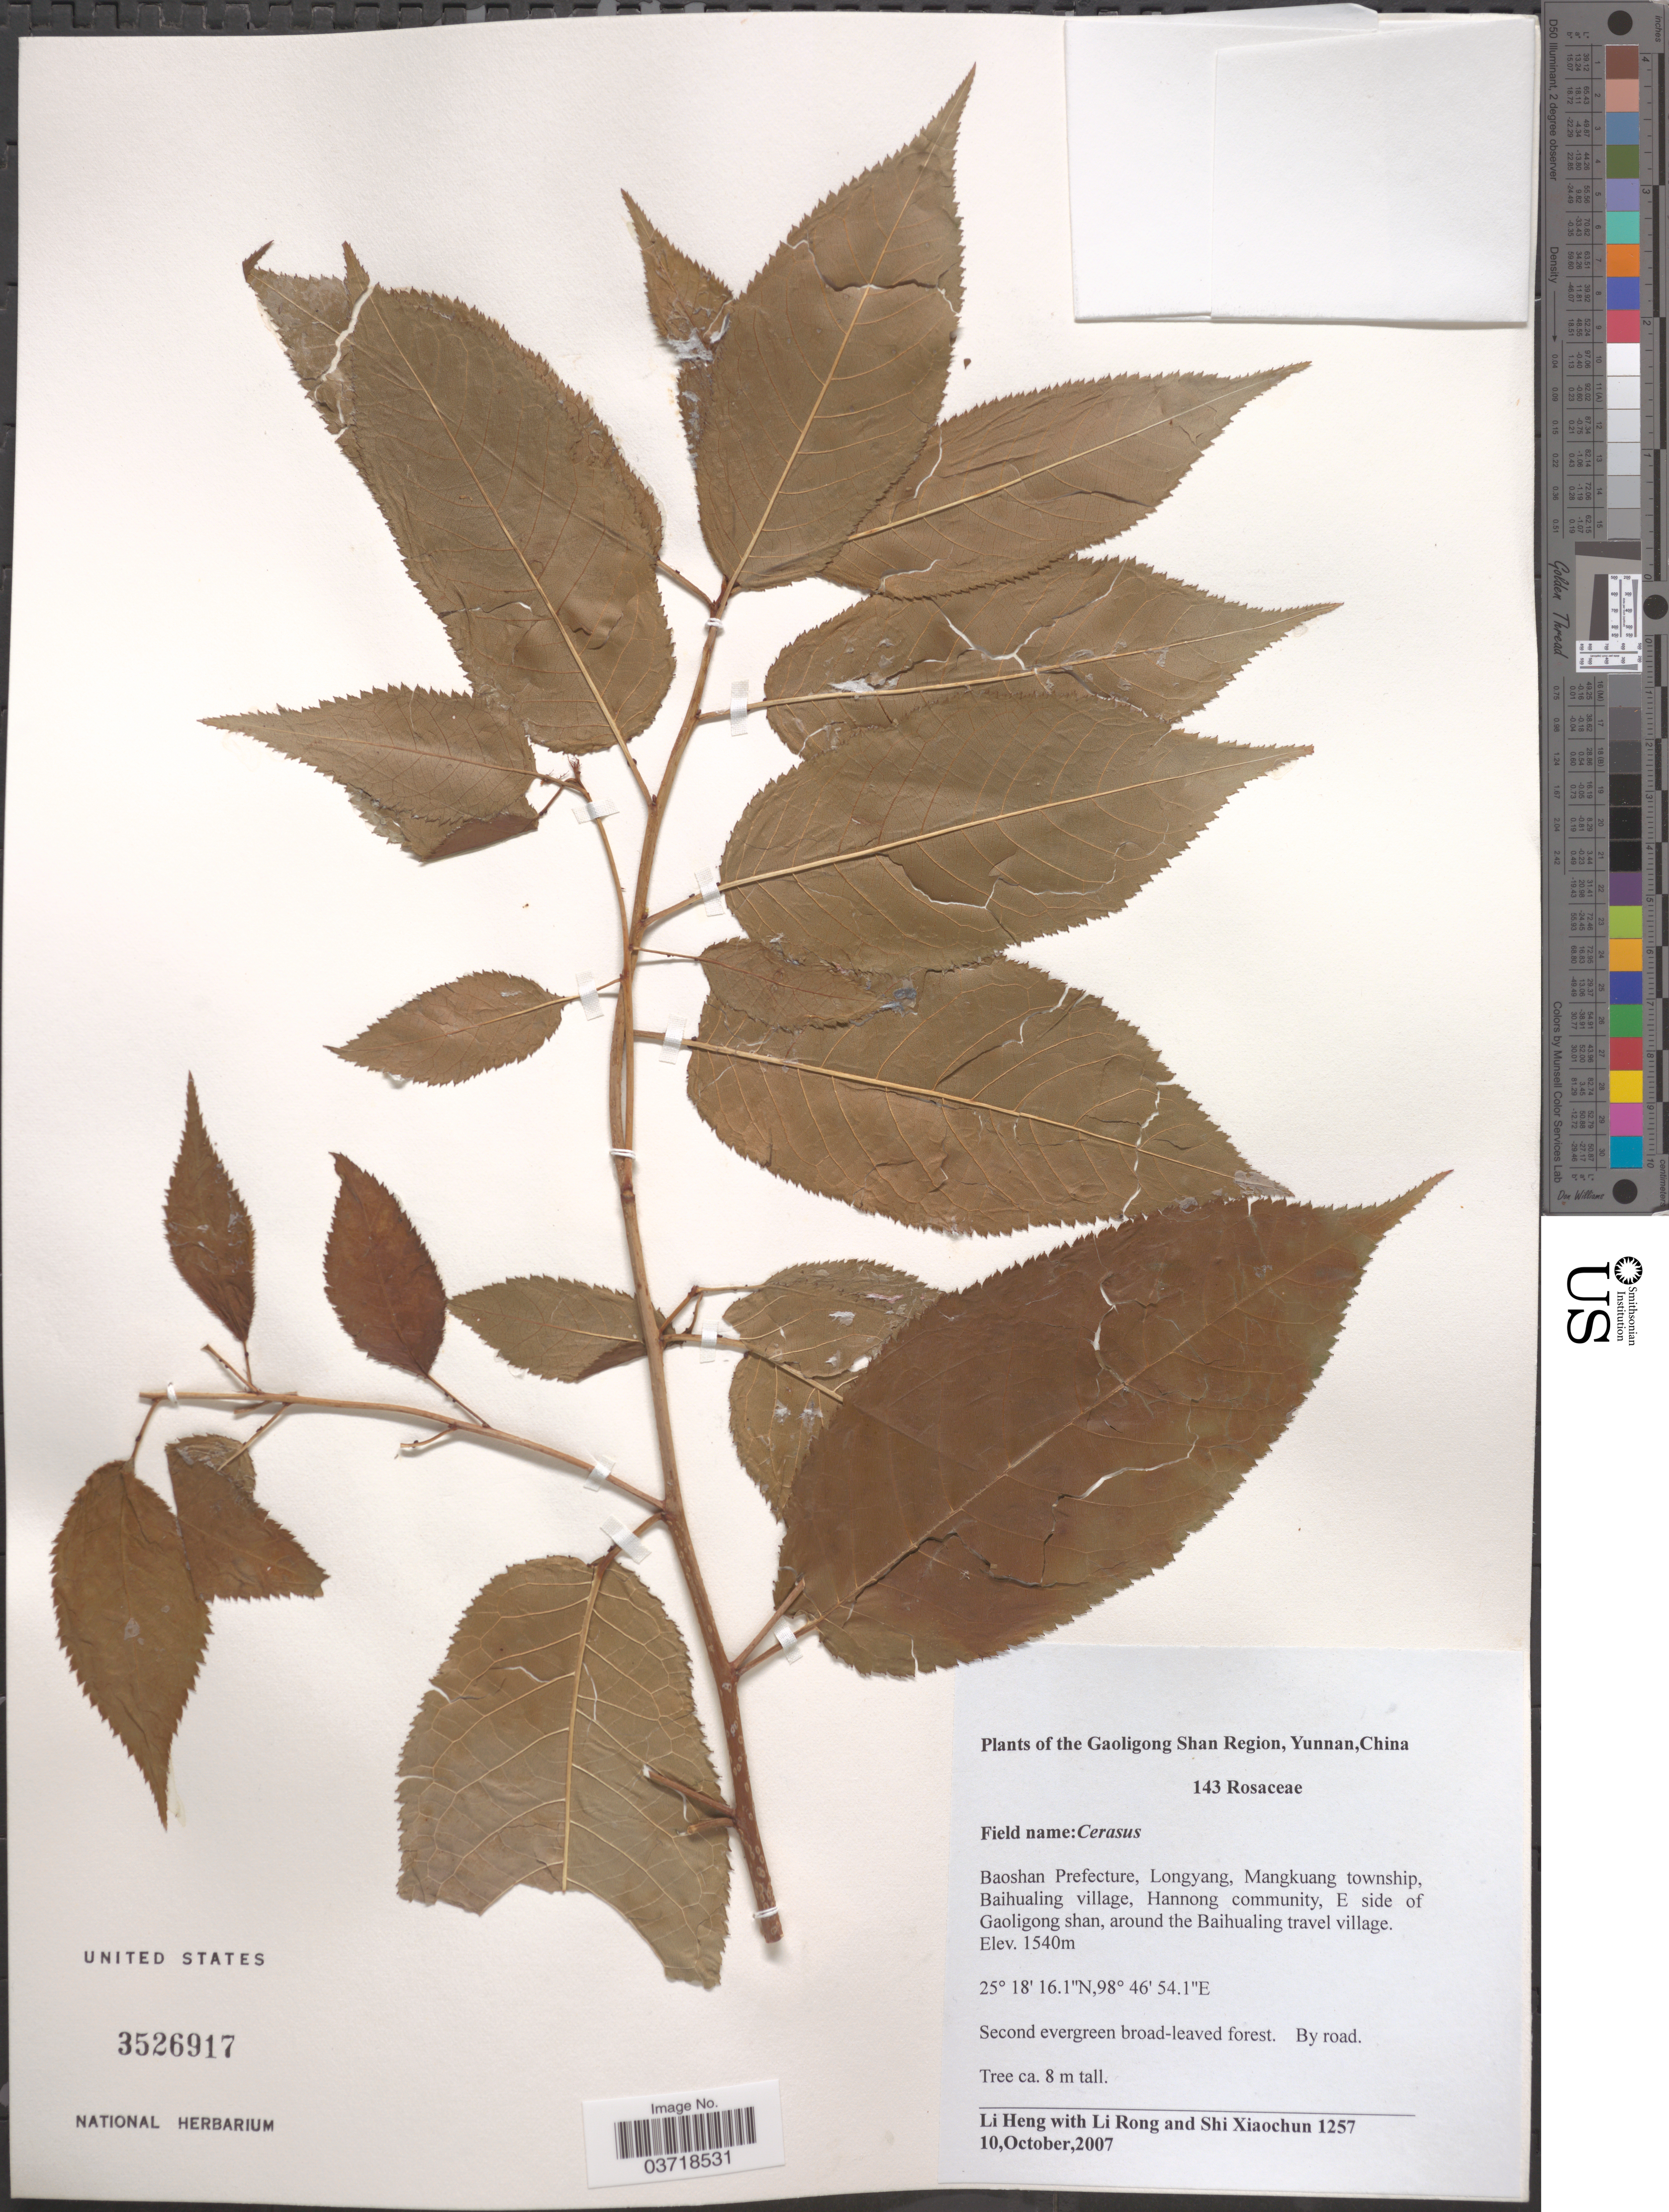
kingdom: Plantae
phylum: Tracheophyta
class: Magnoliopsida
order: Rosales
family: Rosaceae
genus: Prunus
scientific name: Prunus sp.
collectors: L. Heng, R. Li & X. C. Shi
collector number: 1257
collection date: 2007-10-10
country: China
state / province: Yunnan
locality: Gaoligong Shan Region. Baoshan Prefecture, Longyang, Mangkuang township, Baihualing village, Hannong community, E side of Gaoligong shan, around the Baihualing travel village.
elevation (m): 1540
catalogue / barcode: US 3526917